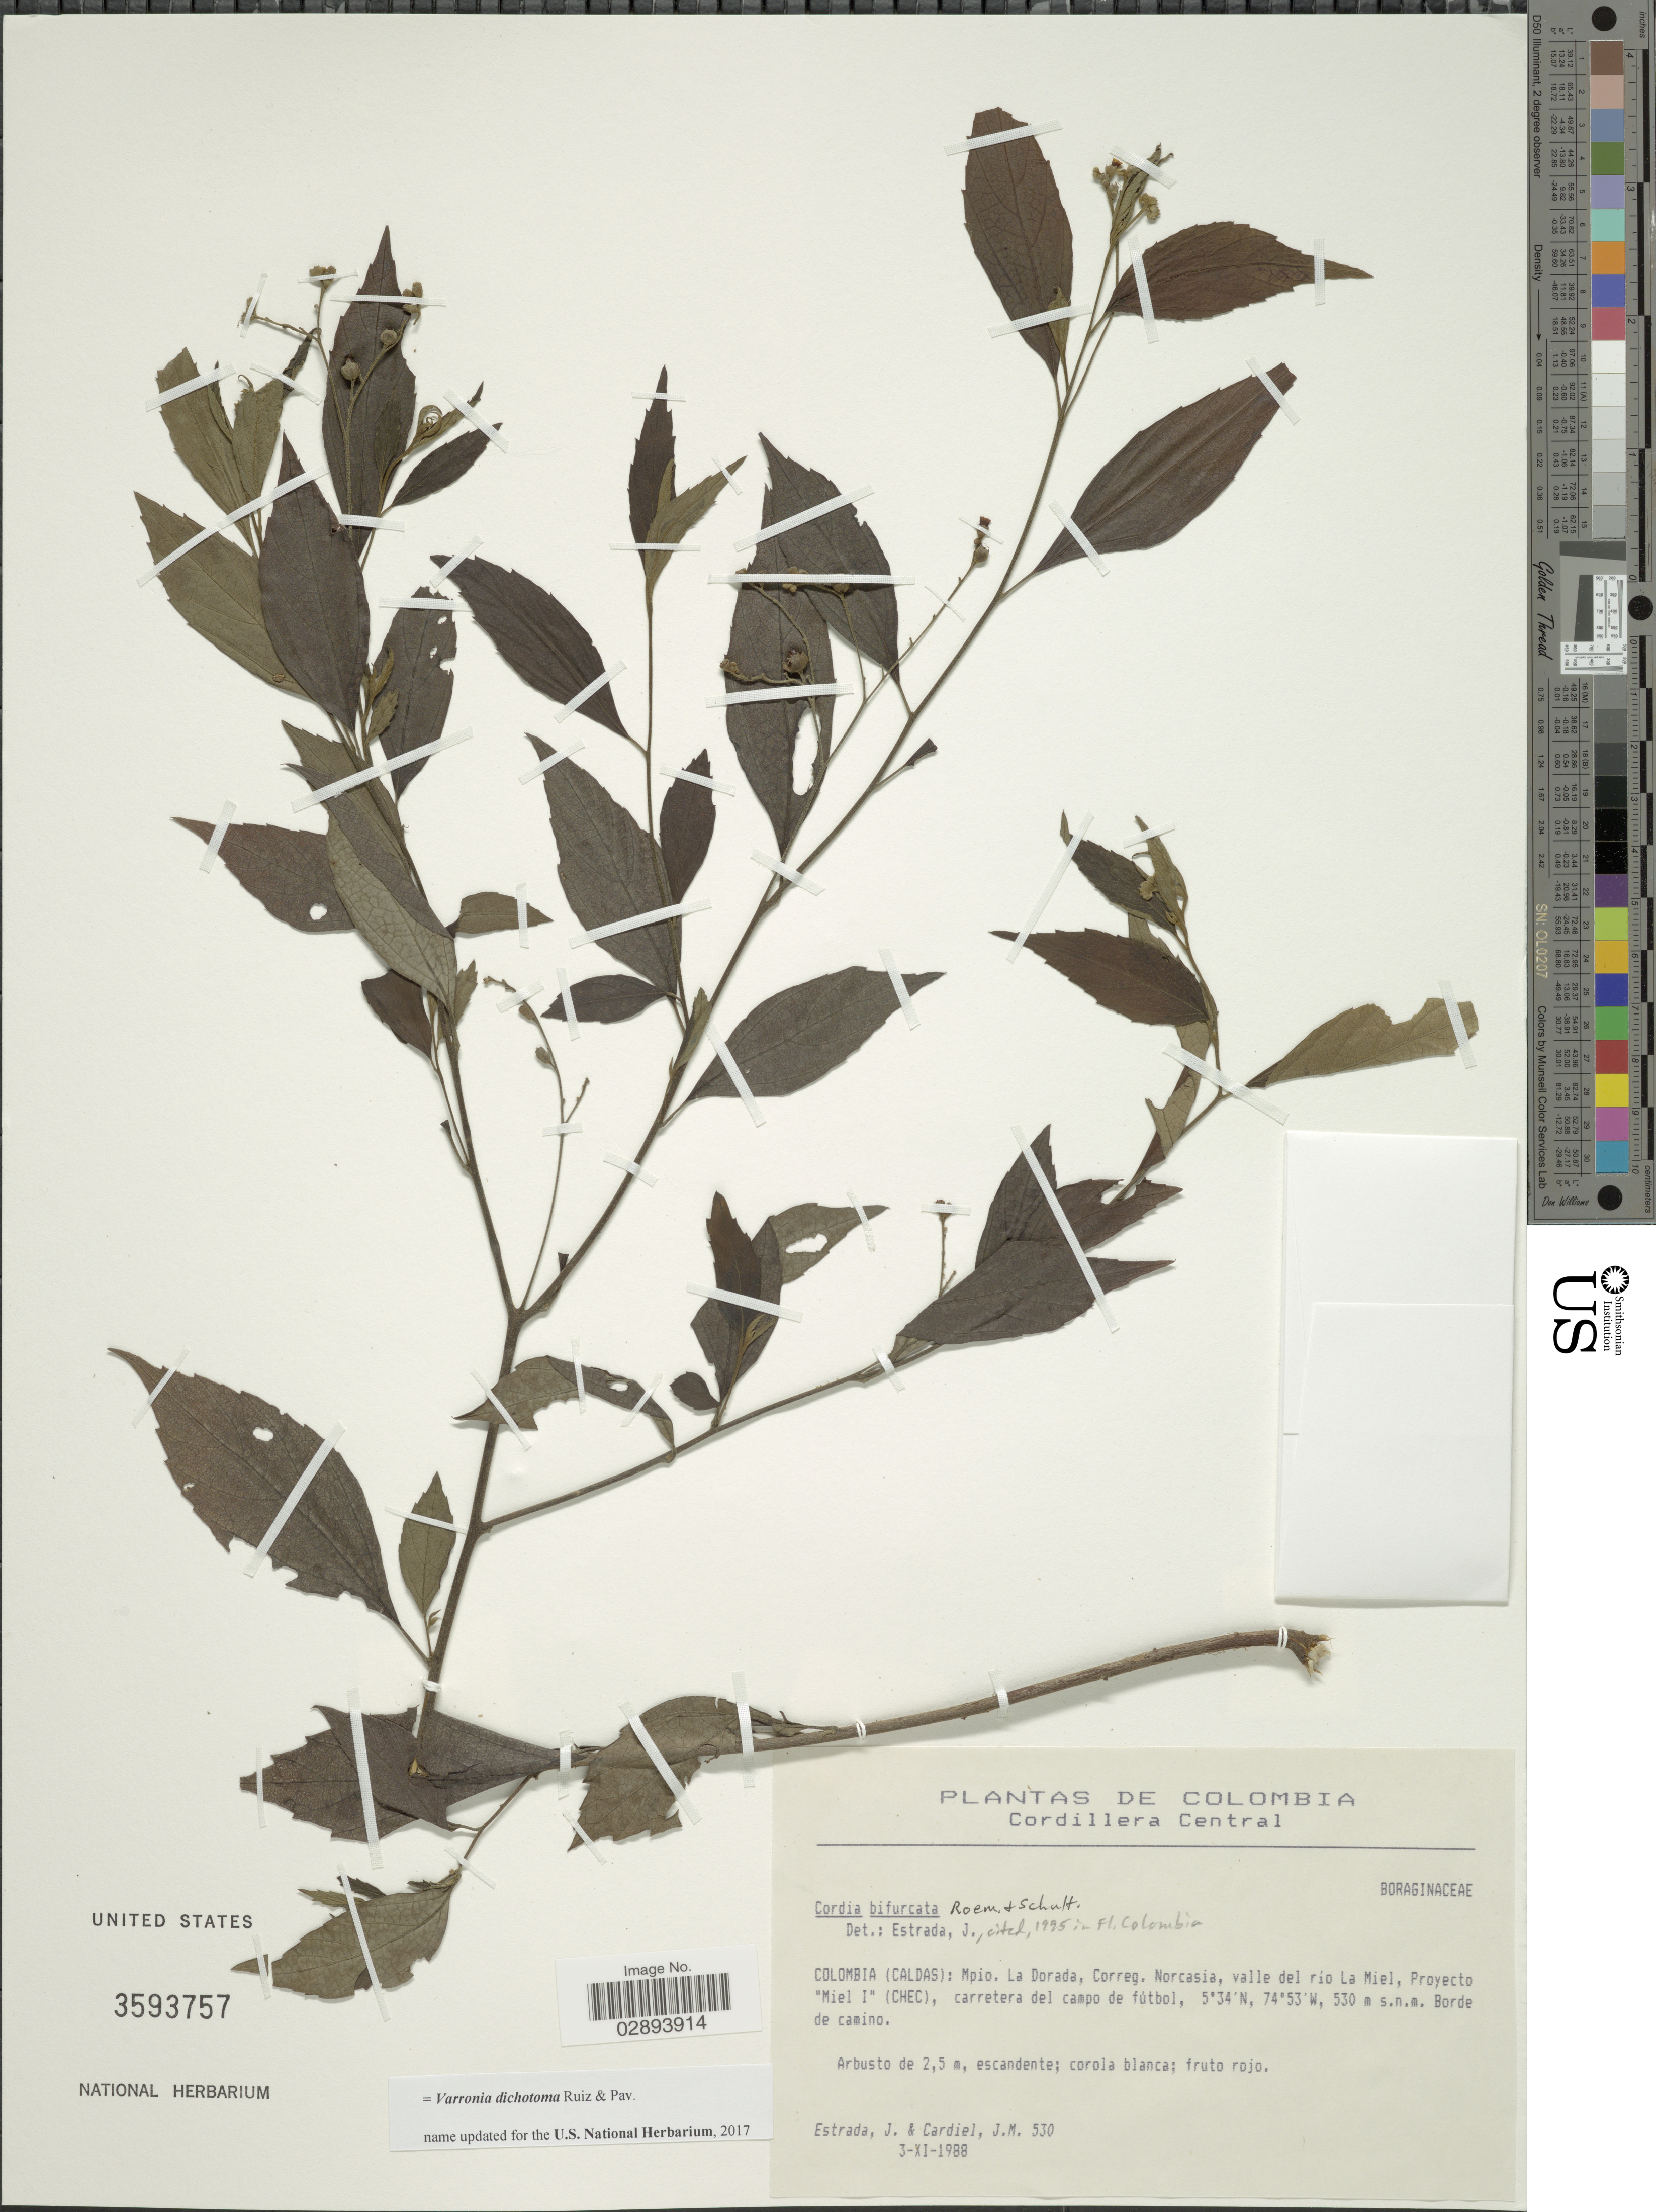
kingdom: Plantae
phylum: Tracheophyta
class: Magnoliopsida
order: Boraginales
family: Cordiaceae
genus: Varronia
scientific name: Varronia dichotoma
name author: Ruiz & Pav.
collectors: J. Estrada & J. Cardiel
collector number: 530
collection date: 1988-11-03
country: Colombia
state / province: Caldas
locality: Mpio. La Dorada, Correg. Norcasia, valle del río La Miel, Proyecto "Miel I" (CHEC), carretera del campo de fútbol.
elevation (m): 530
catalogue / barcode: US 3593757